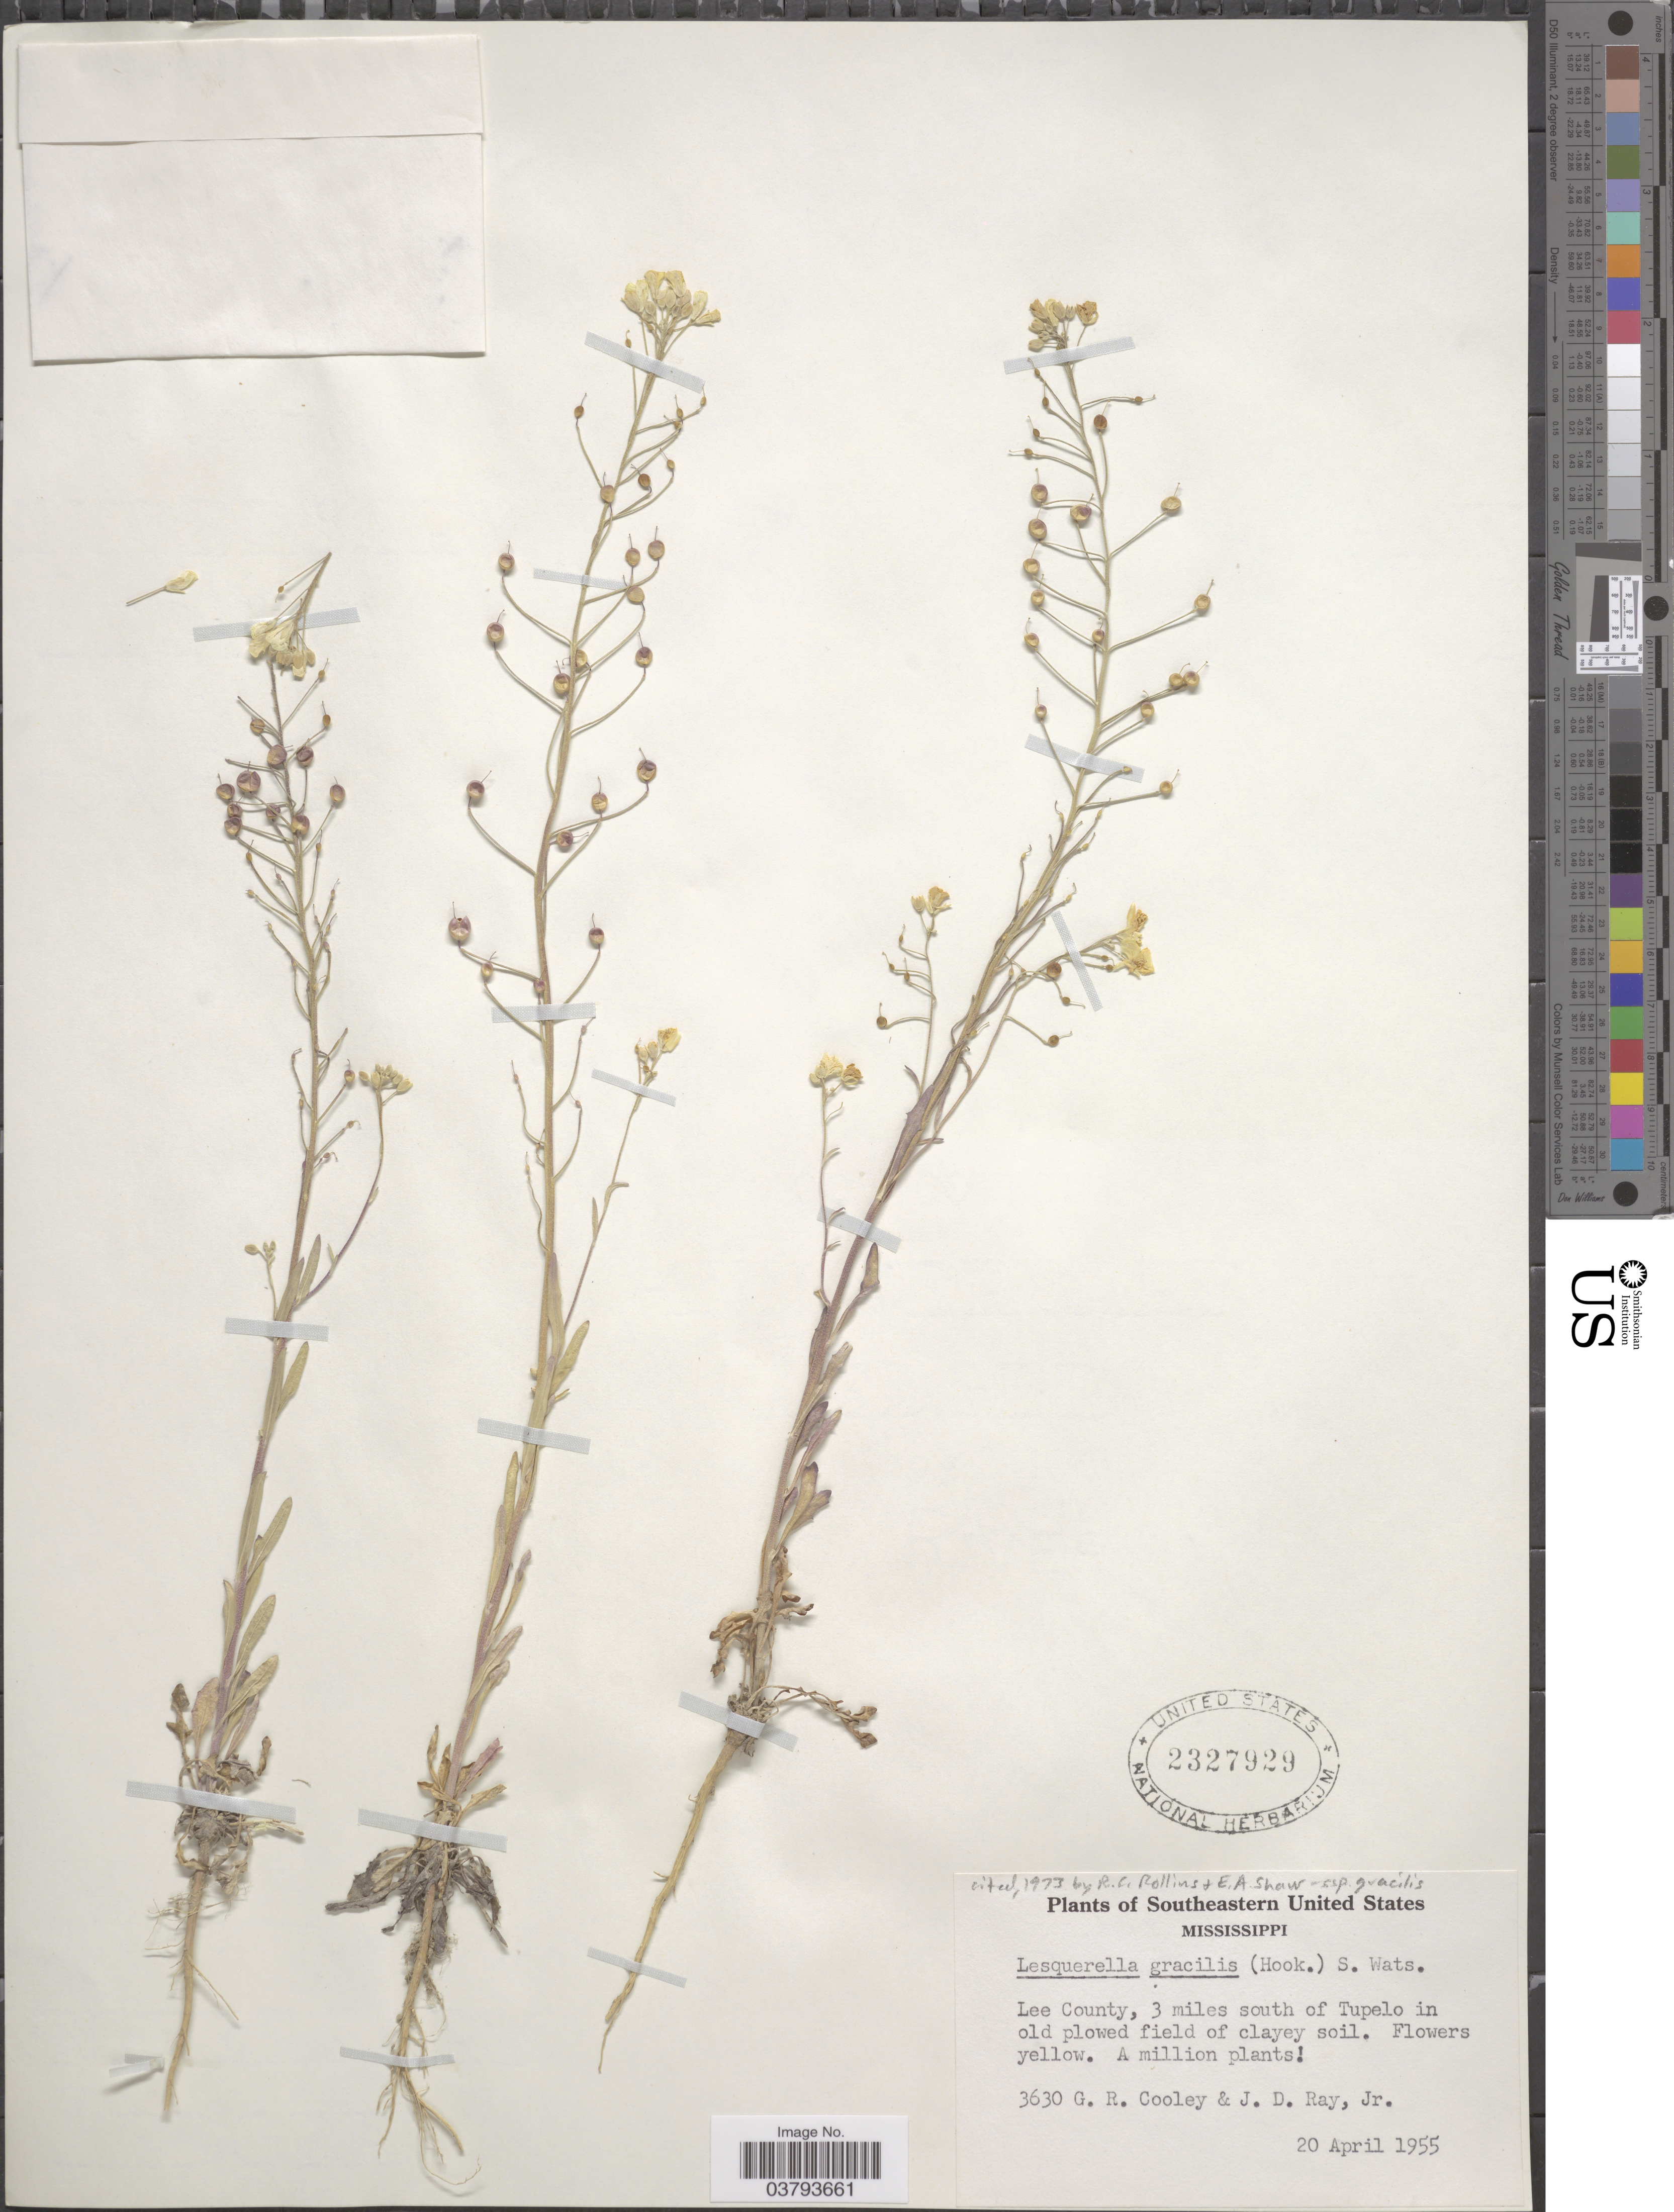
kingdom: Plantae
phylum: Tracheophyta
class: Magnoliopsida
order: Brassicales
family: Brassicaceae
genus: Lesquerella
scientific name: Lesquerella gracilis subsp. gracilis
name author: (Hook.) S. Watson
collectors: G. R. Cooley & J. D. Ray Jr.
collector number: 3630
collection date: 1955-04-20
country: United States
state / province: Mississippi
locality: Southeastern United States. Lee County, 3 miles south of Tupelo in old plowed field of clayey soil.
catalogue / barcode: US 2327929